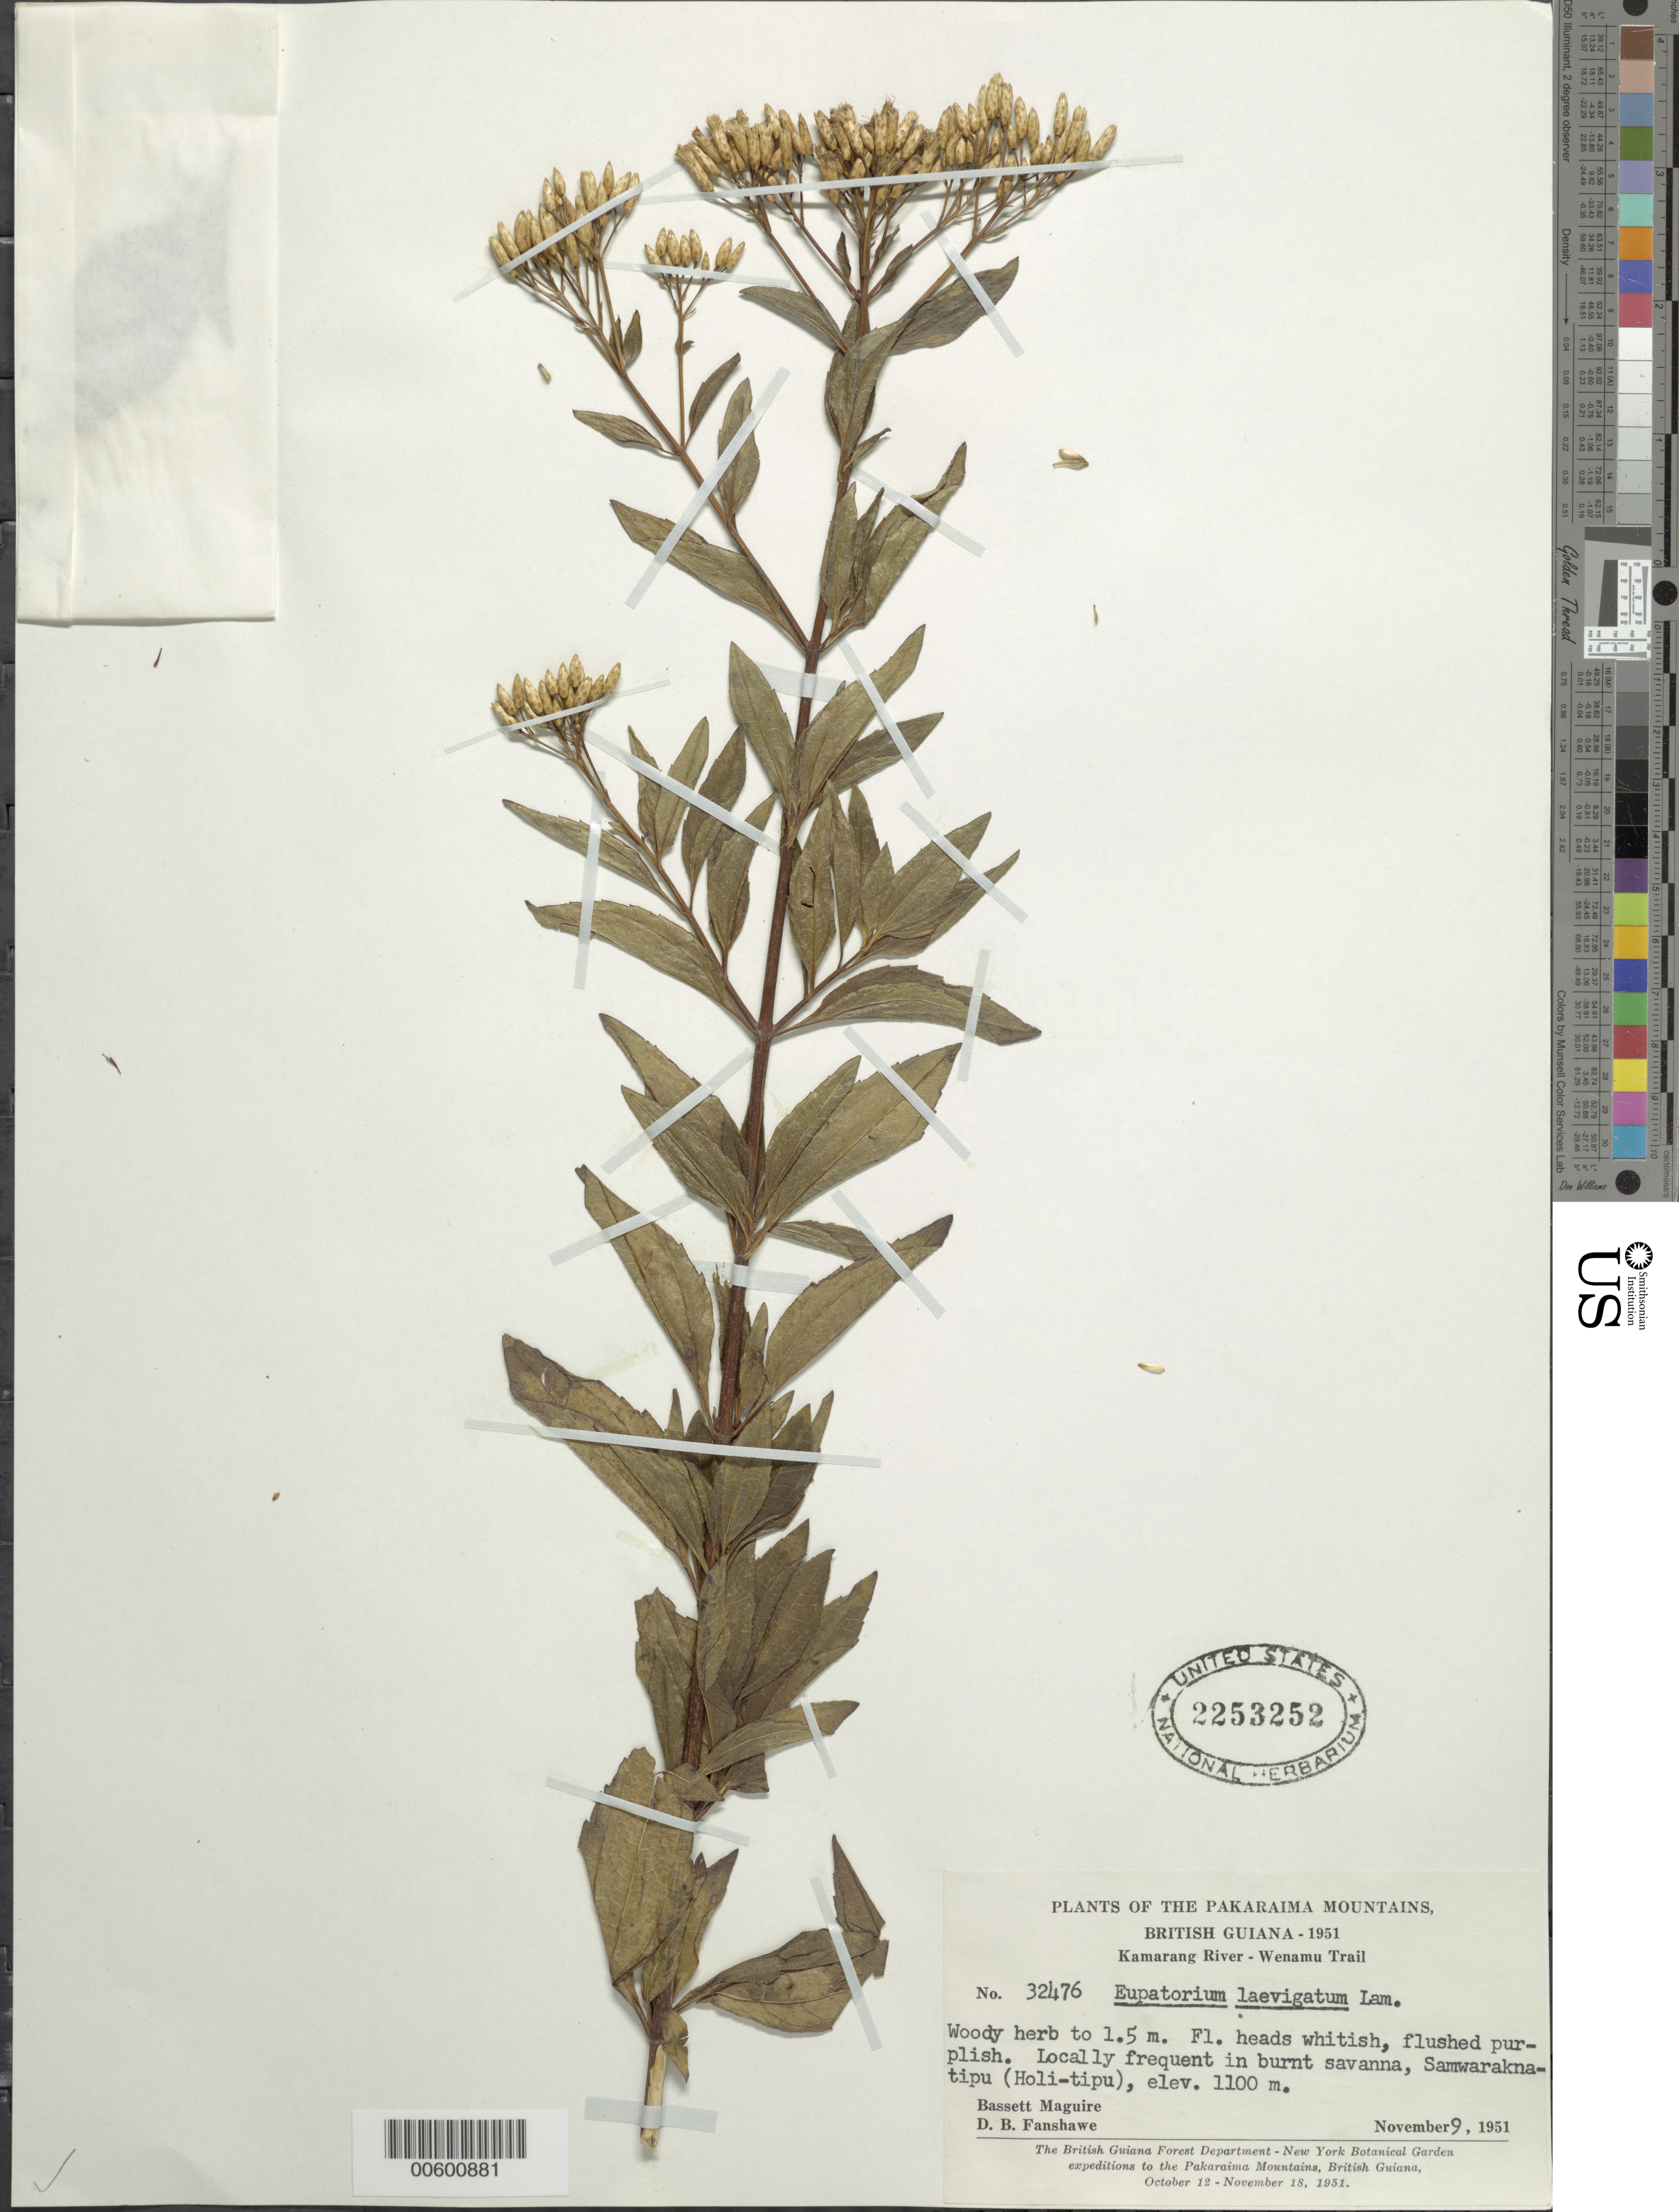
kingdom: Plantae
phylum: Tracheophyta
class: Magnoliopsida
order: Asterales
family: Asteraceae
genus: Chromolaena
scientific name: Chromolaena laevigata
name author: (Lam.) R.M. King & H. Rob.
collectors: B. Maguire & D. B. Fanshawe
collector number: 32476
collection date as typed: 9-Nov-51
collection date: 1951-11-09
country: Guyana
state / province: Cuyuni-Mazaruni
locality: Samwarakna-tipu (Holi-tipu), Kamarang River - Wenamu Trail, Pakaraima Mts.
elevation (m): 1100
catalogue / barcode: US 2253252